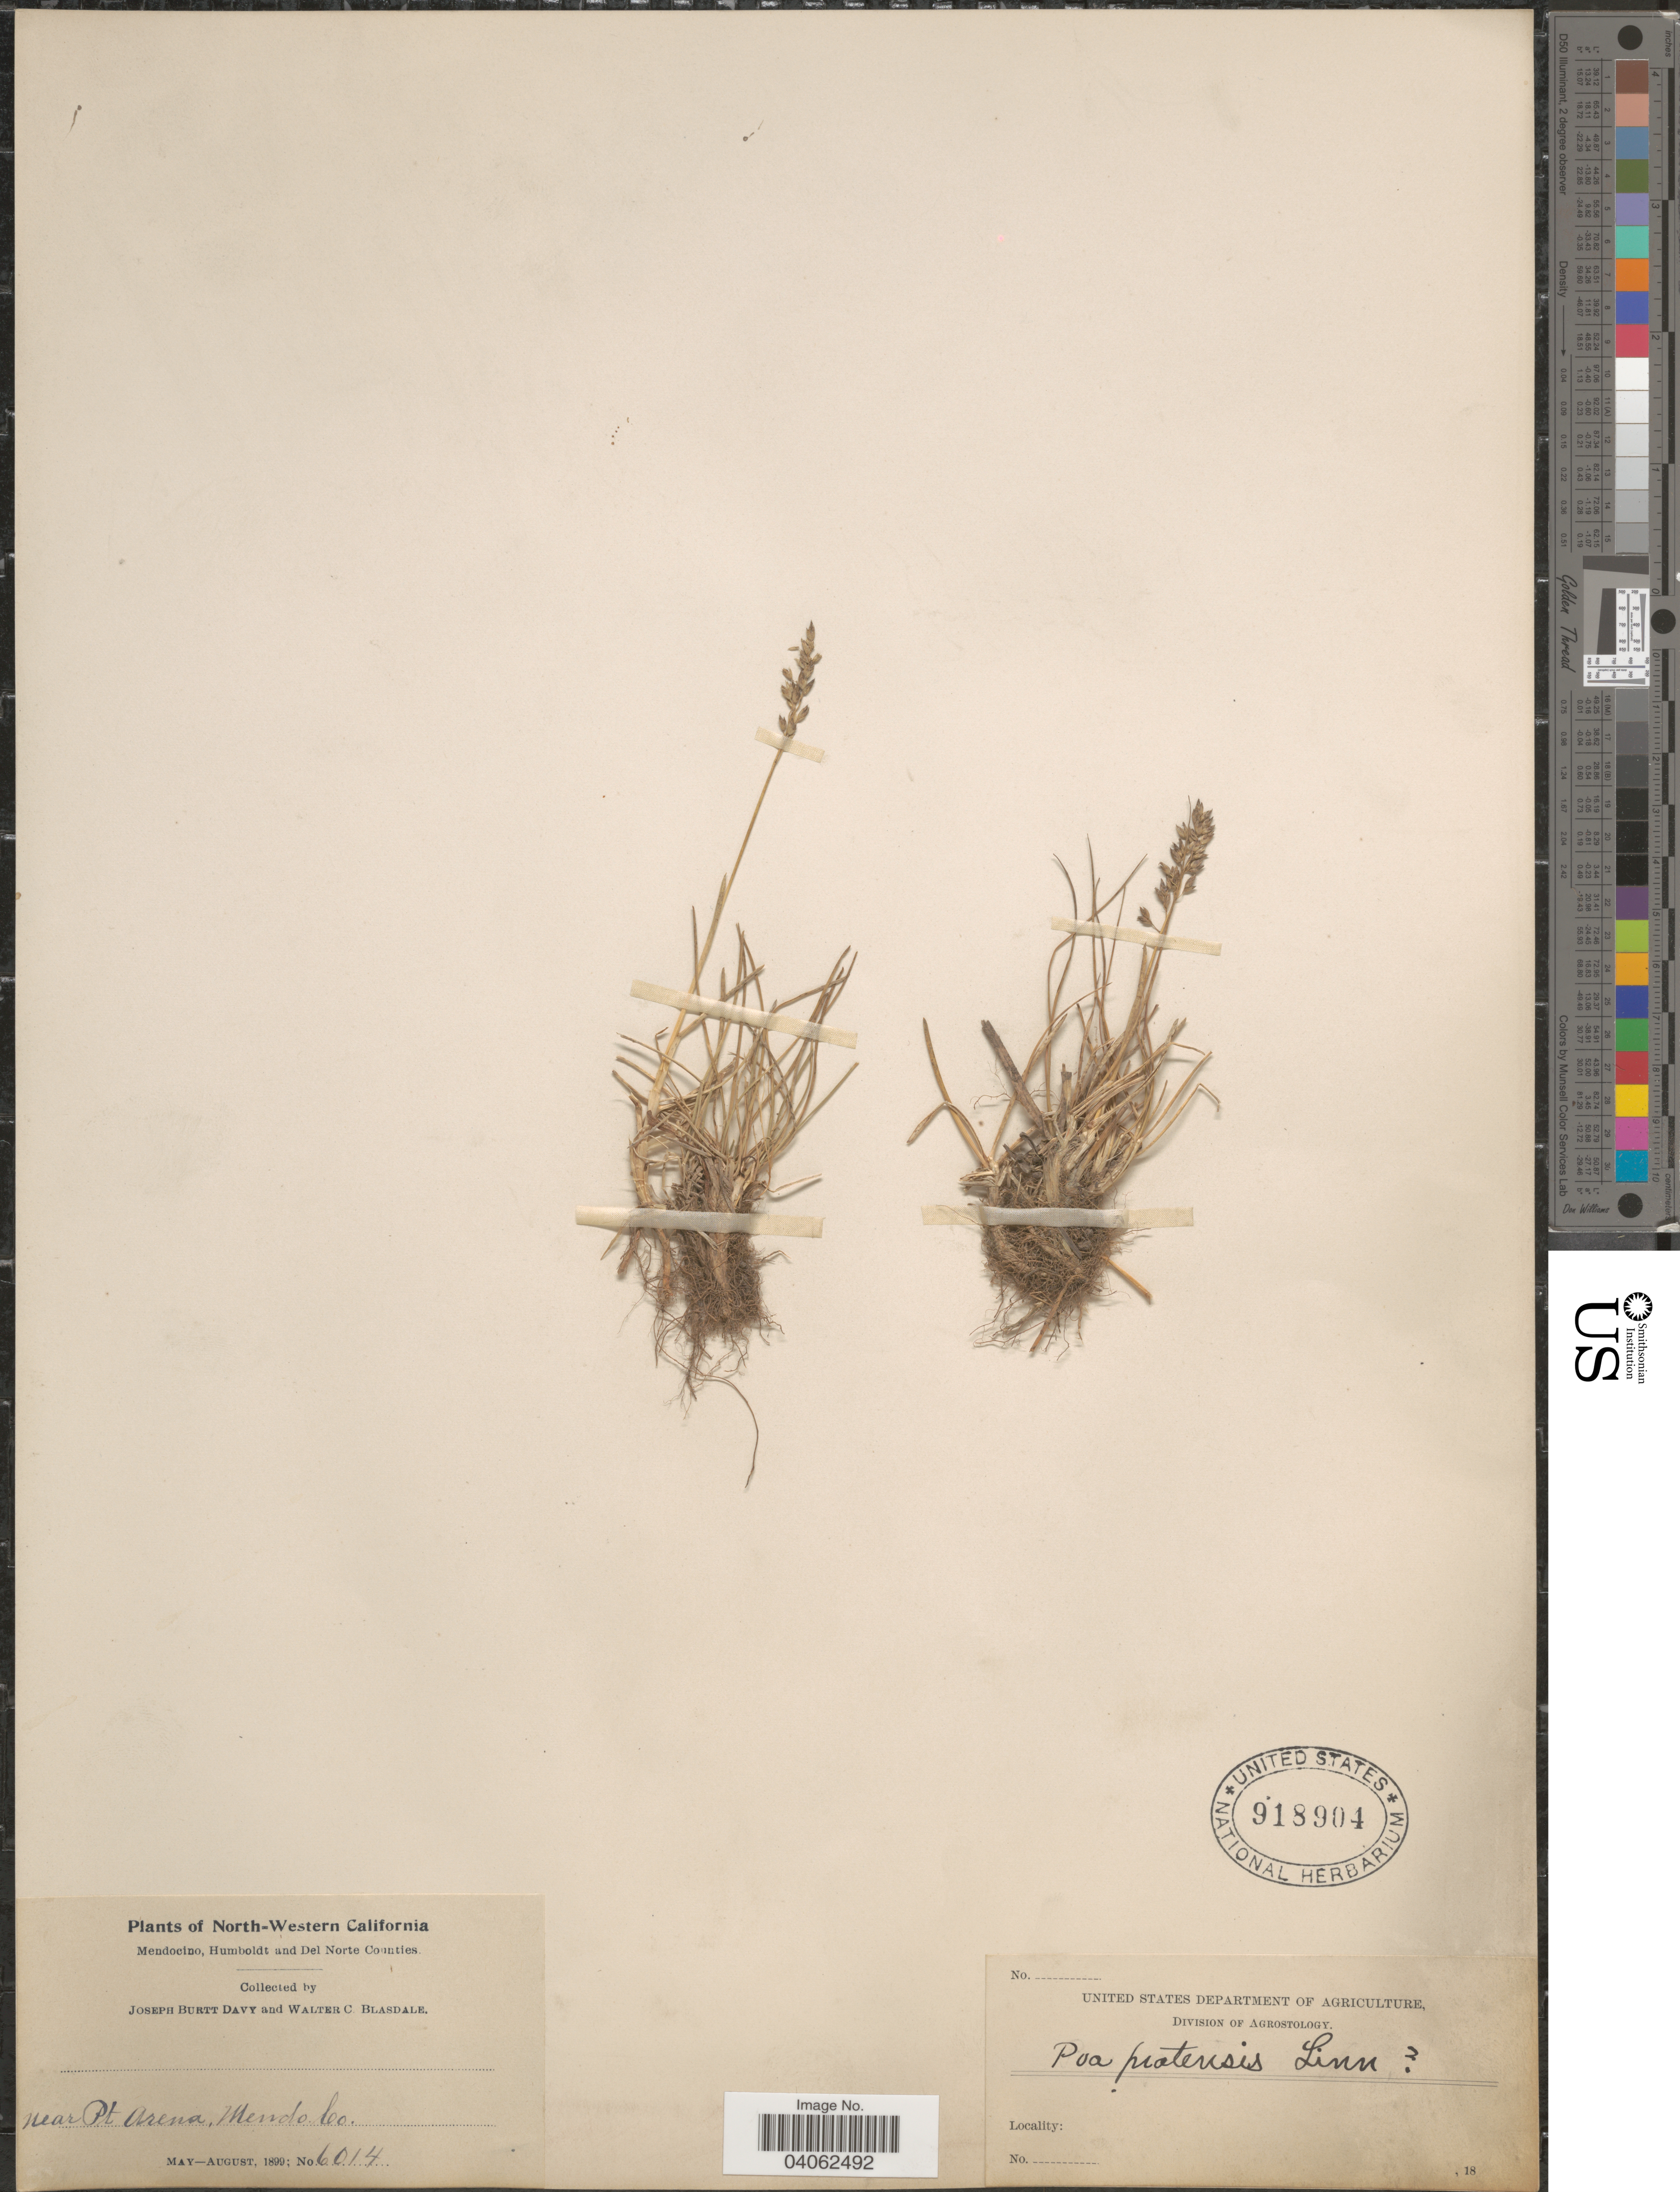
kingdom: Plantae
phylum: Tracheophyta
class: Liliopsida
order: Poales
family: Poaceae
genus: Poa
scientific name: Poa pratensis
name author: L.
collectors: J. Burtt Davy & W. Blasdale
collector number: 6014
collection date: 1899-05/1899-08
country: United States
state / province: California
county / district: Mendocino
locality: North-Western California. Near Pt. Arena, Mendocino Co.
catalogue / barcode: US 918904